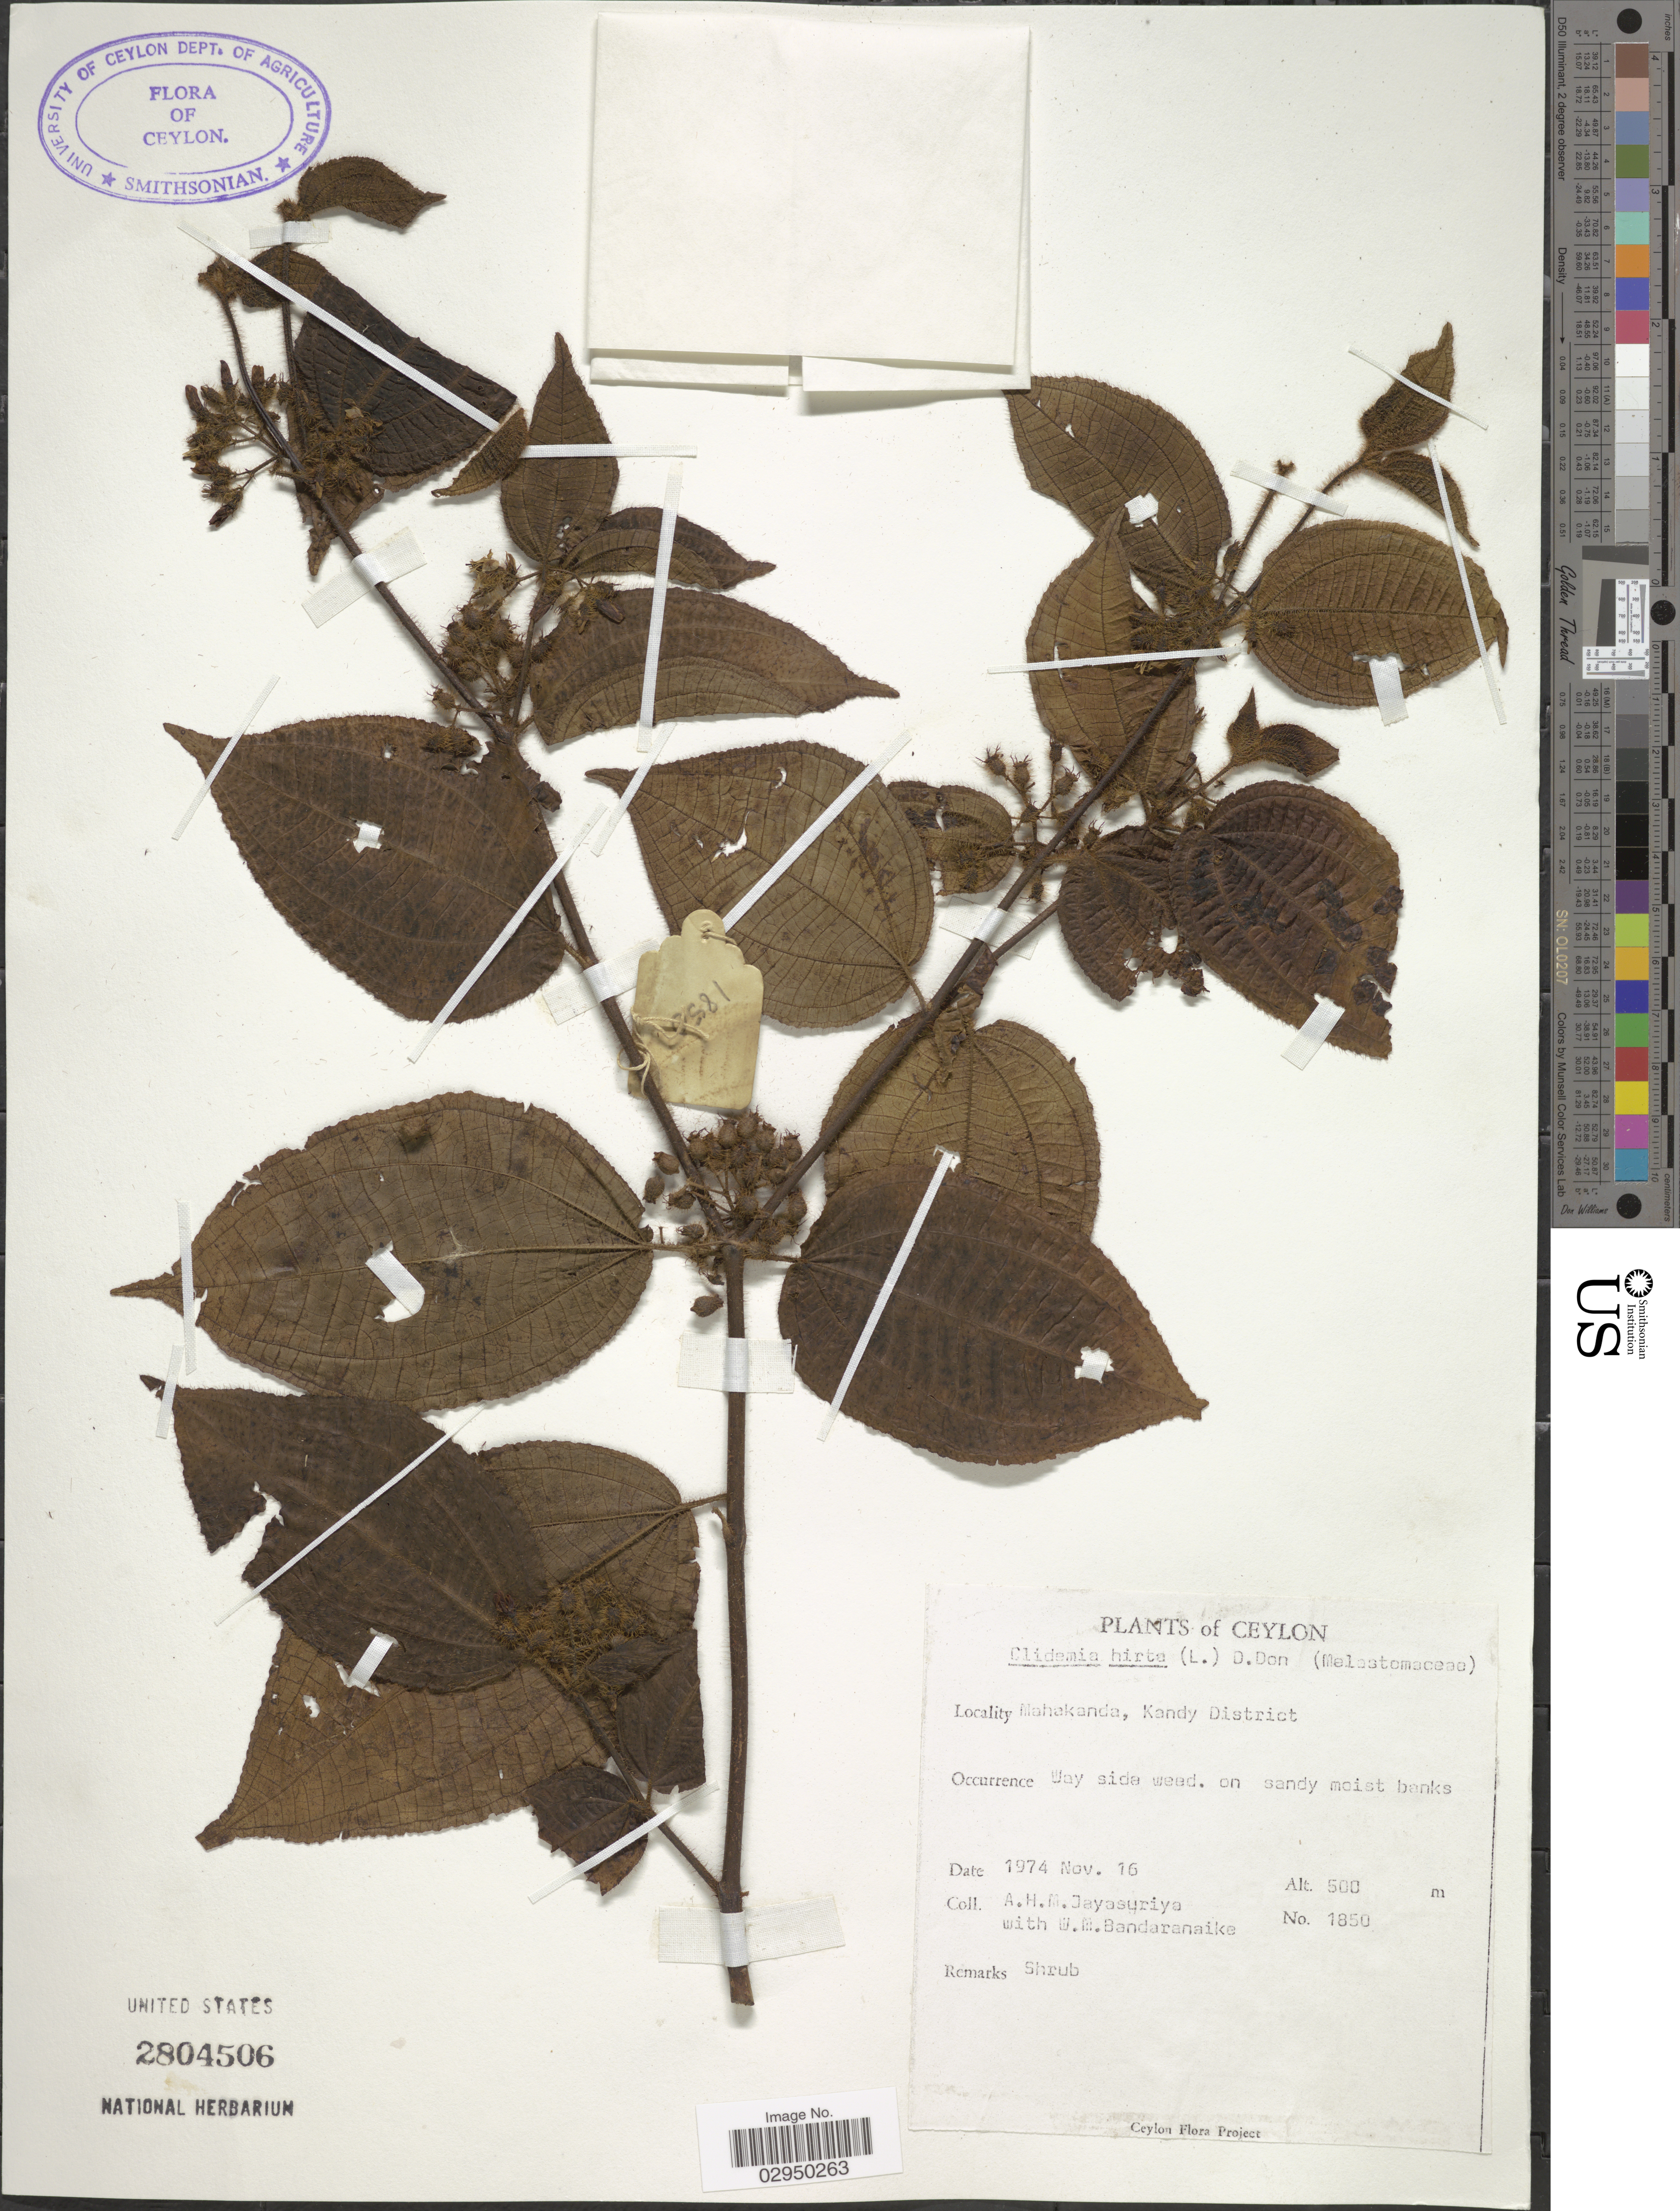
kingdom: Plantae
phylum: Tracheophyta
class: Magnoliopsida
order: Myrtales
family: Melastomataceae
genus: Clidemia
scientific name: Clidemia hirta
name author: (L.) D. Don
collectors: A. H. Jayasuriya & W. Bandaranaike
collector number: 1850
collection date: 1974-11-16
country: Sri Lanka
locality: Ceylon. Mahakanda, Kandy District.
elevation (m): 500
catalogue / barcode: US 2804506